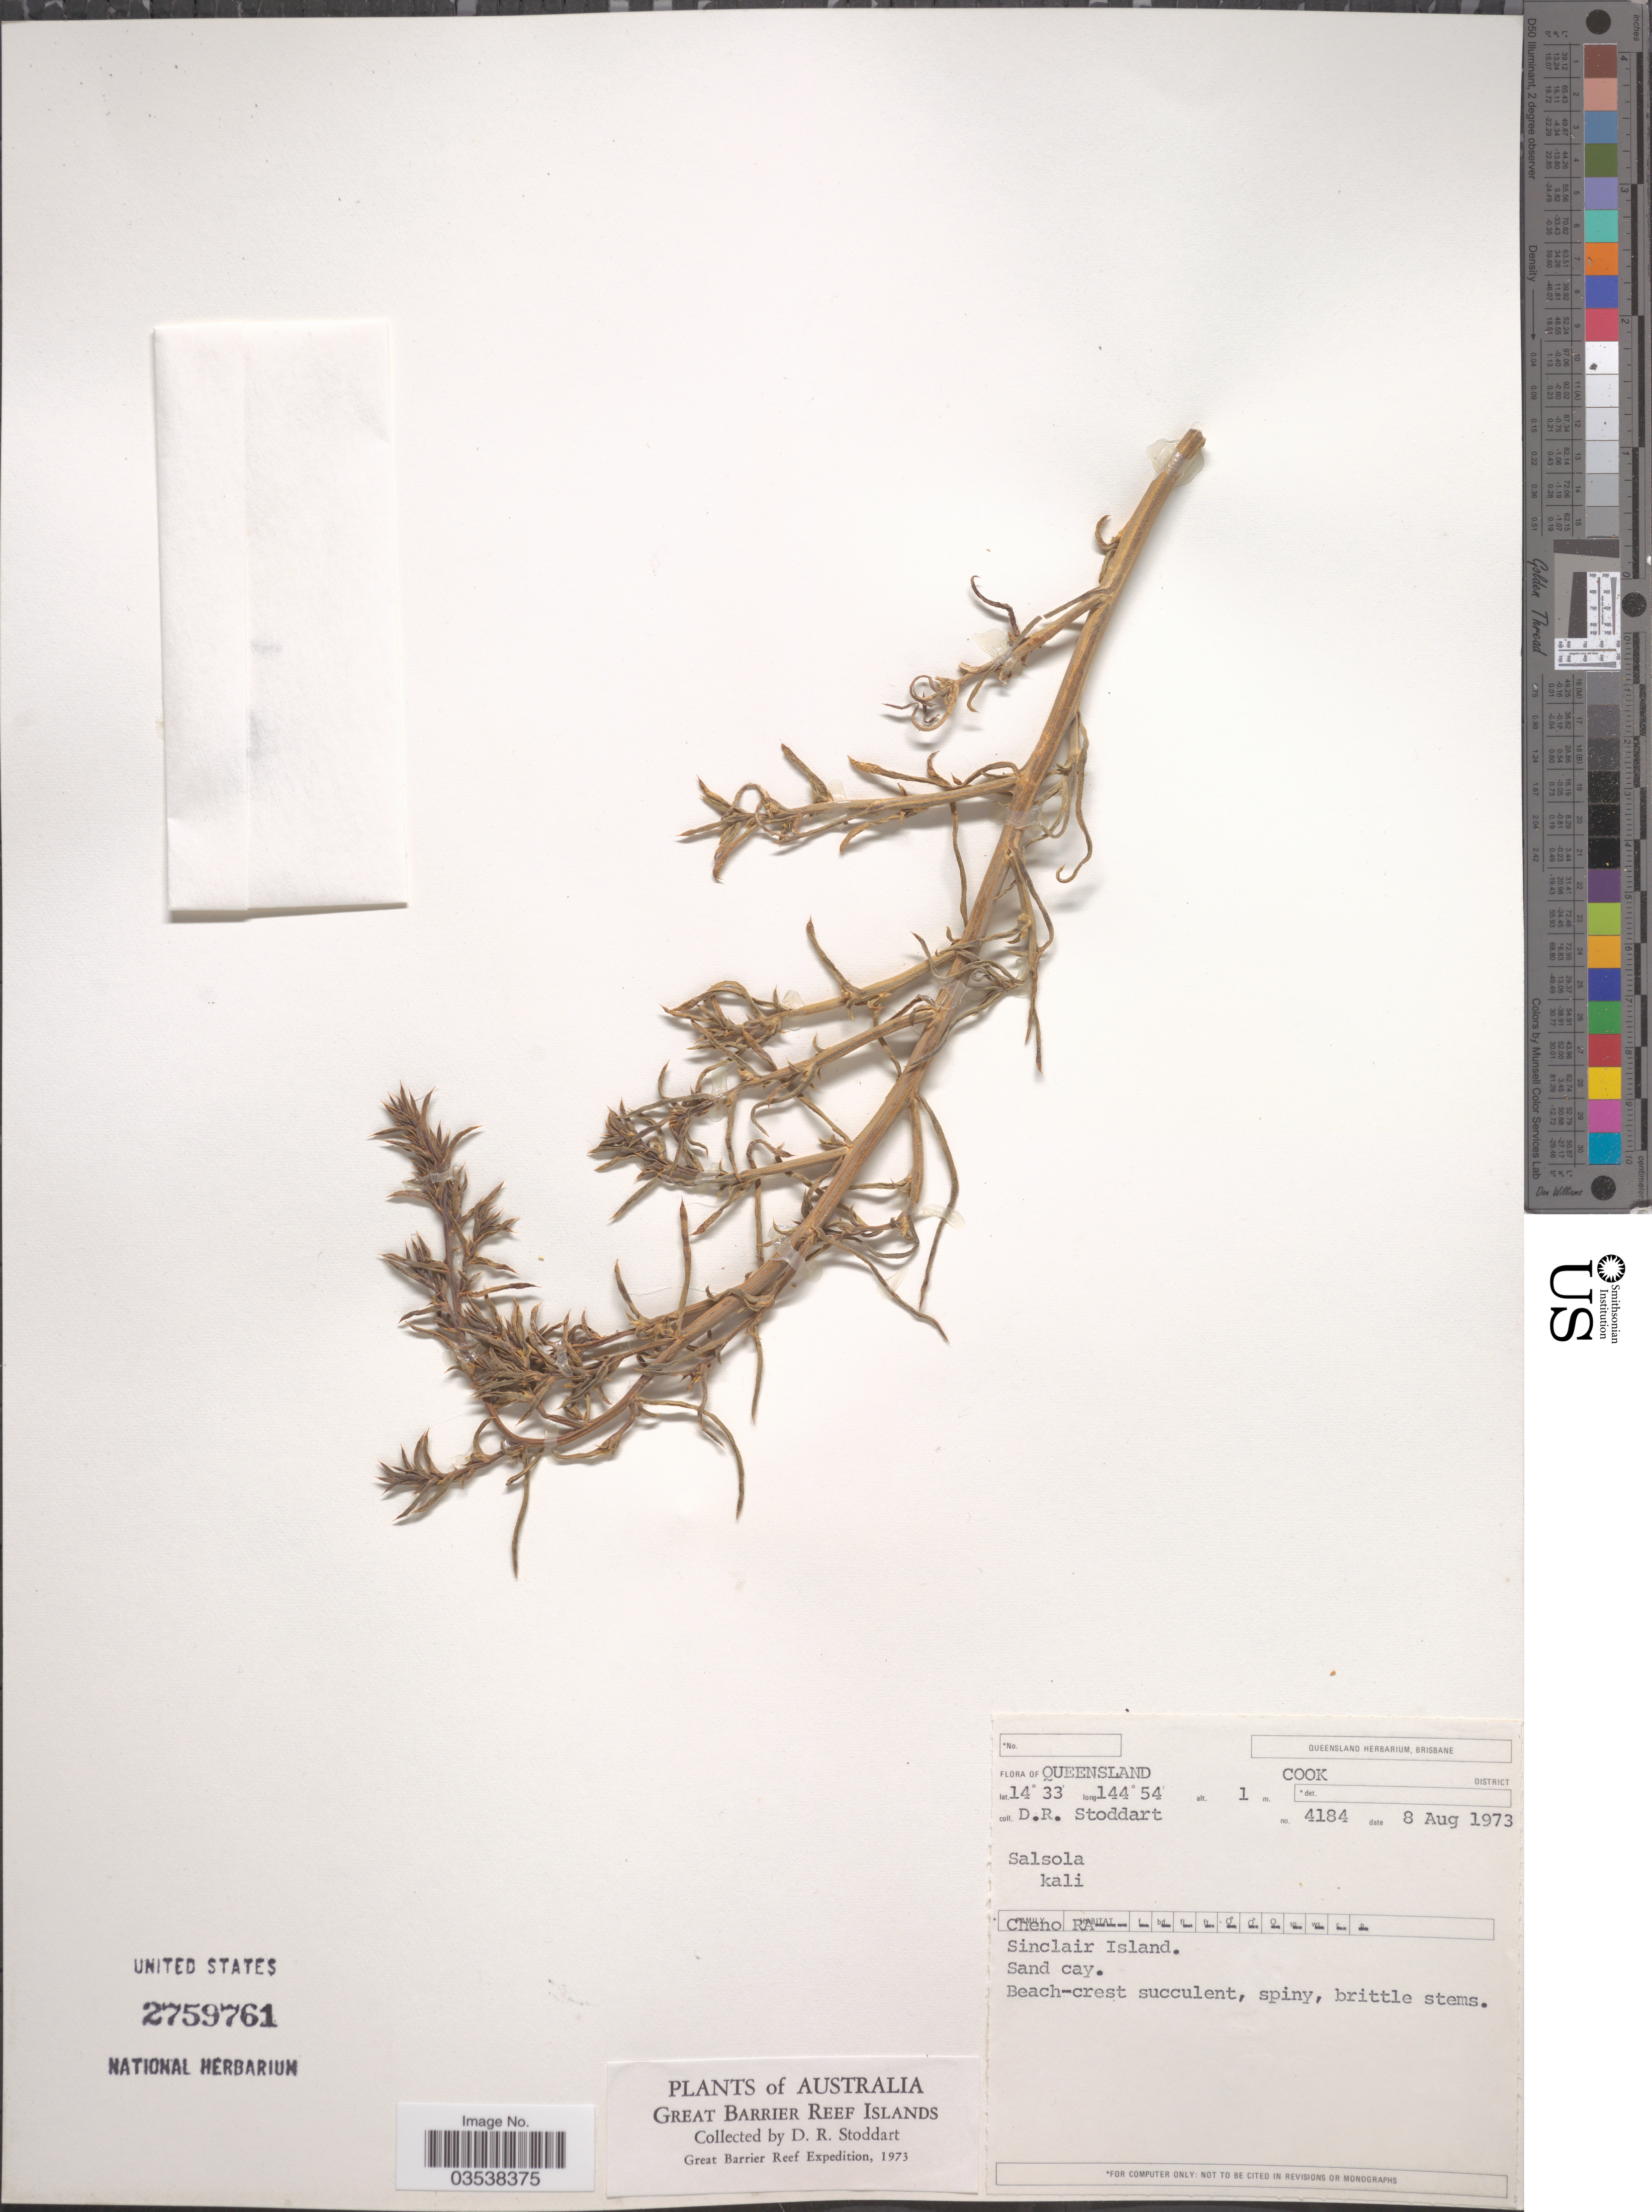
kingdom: Plantae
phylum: Tracheophyta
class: Magnoliopsida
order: Caryophyllales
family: Amaranthaceae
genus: Salsola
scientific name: Salsola kali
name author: L.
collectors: D. R. Stoddart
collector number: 4184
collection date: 1973-08-08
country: Australia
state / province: Queensland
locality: Cook District. Sinclair Island. Great Barrier Reef Islands.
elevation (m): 1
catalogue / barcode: US 2759761